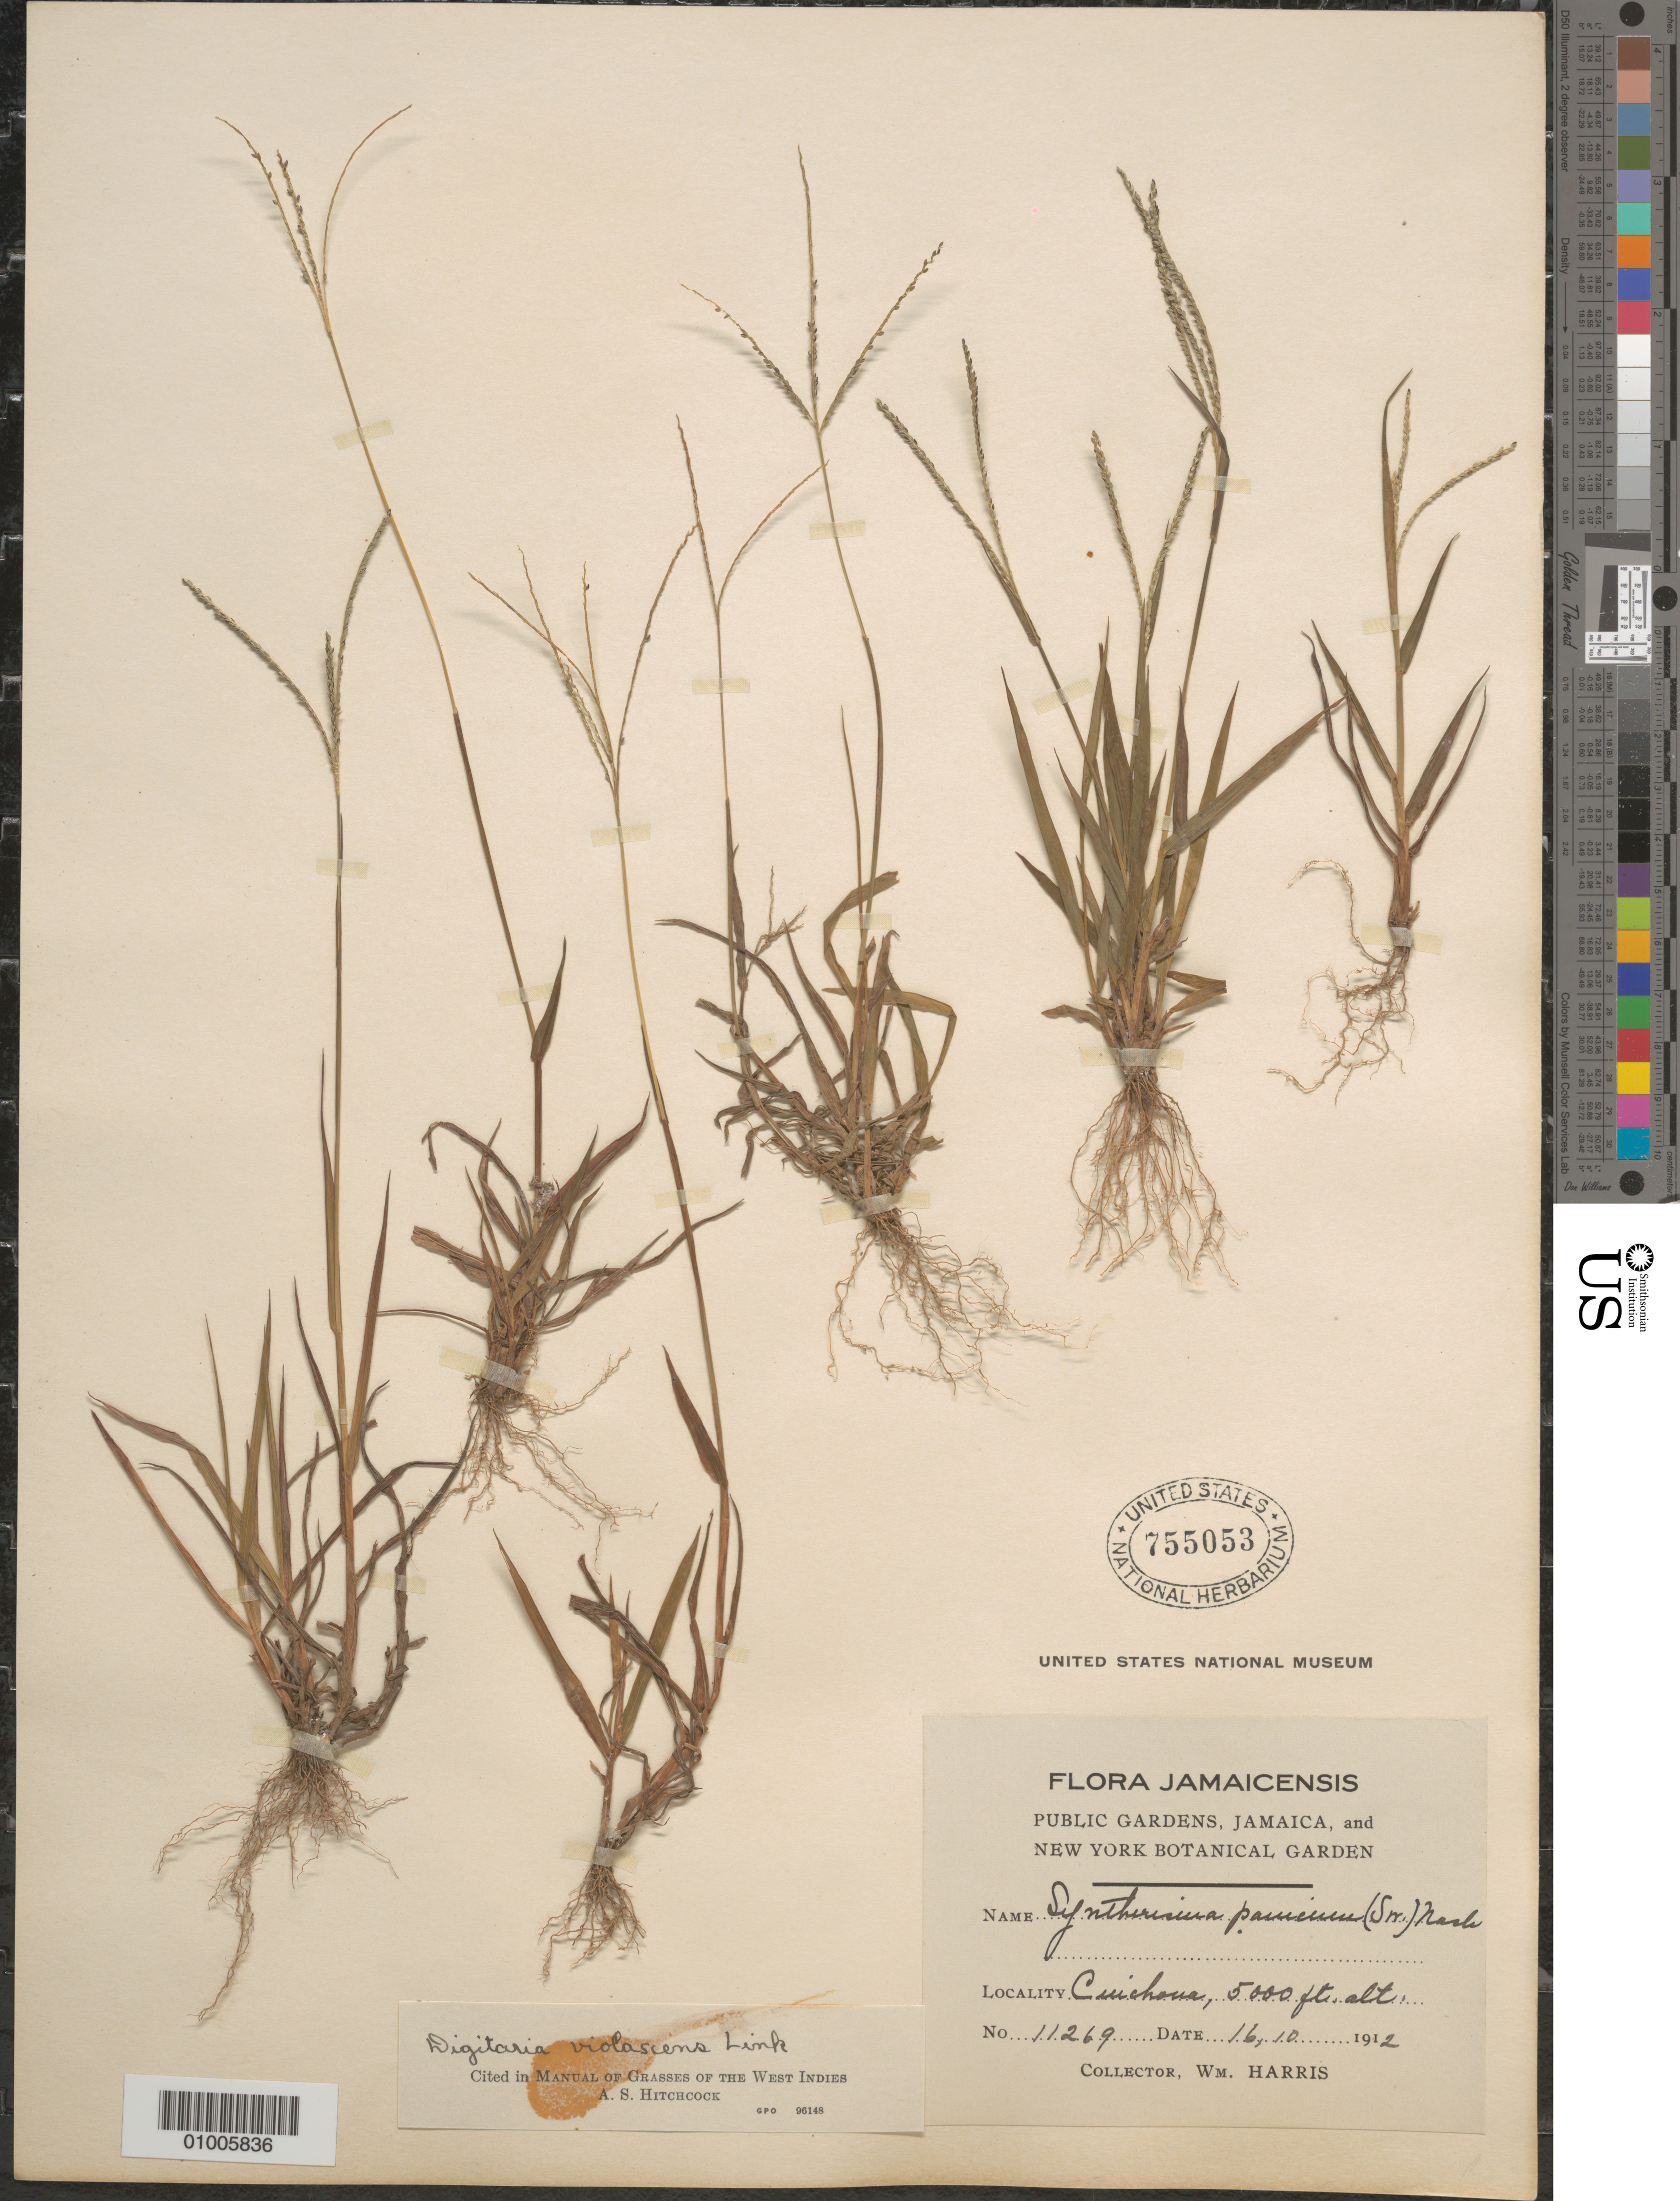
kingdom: Plantae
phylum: Tracheophyta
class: Liliopsida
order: Poales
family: Poaceae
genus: Digitaria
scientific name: Digitaria violascens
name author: Link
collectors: W. H. Harris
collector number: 11269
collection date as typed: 16 Oct 1912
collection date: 1912-10-16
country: Jamaica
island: Jamaica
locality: Cuichoua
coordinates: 0 N, 0 E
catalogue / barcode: US 755053